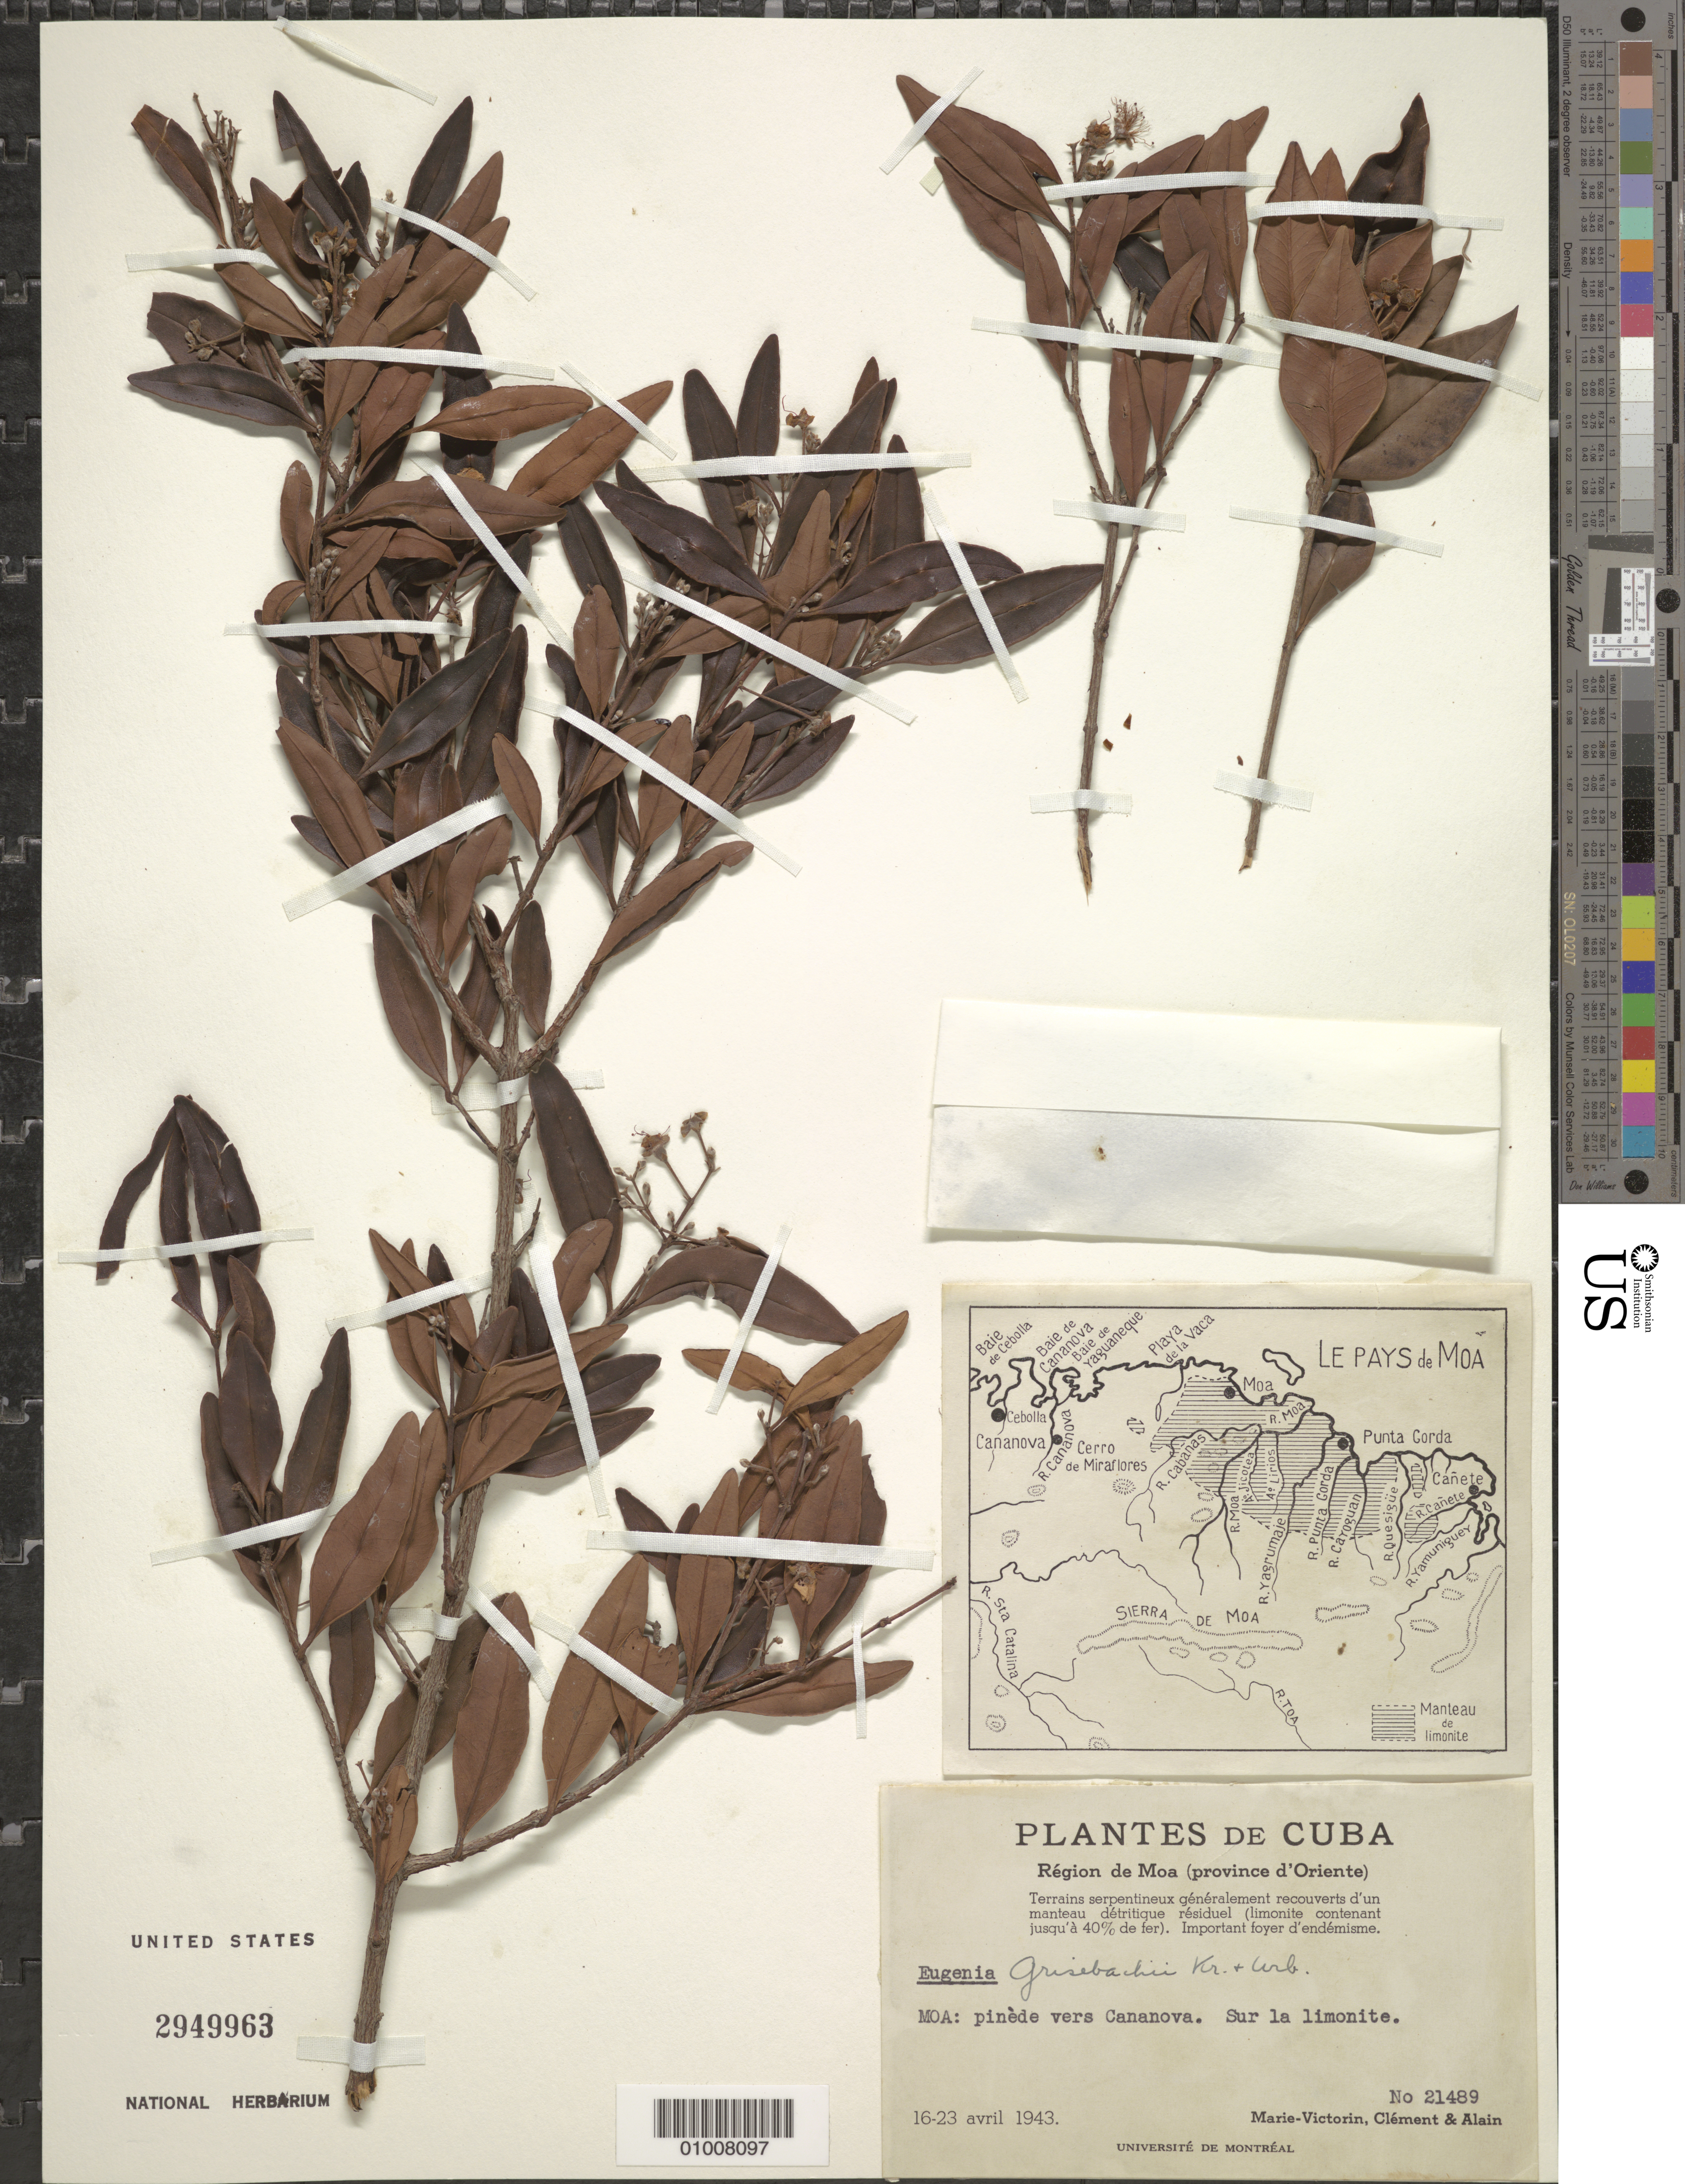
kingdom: Plantae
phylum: Tracheophyta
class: Magnoliopsida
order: Myrtales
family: Myrtaceae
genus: Eugenia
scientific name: Eugenia grisebachii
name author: Krug & Urb.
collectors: Fr. Marie-Victorin, Bro. Clemente & A. H. Liogier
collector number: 21489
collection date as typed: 16 Apr 1943 to 23 Apr 1943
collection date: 1943-04-16/1943-04-23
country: Cuba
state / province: Holguín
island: Cuba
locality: Moa: vers Cananova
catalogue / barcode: US 2949963